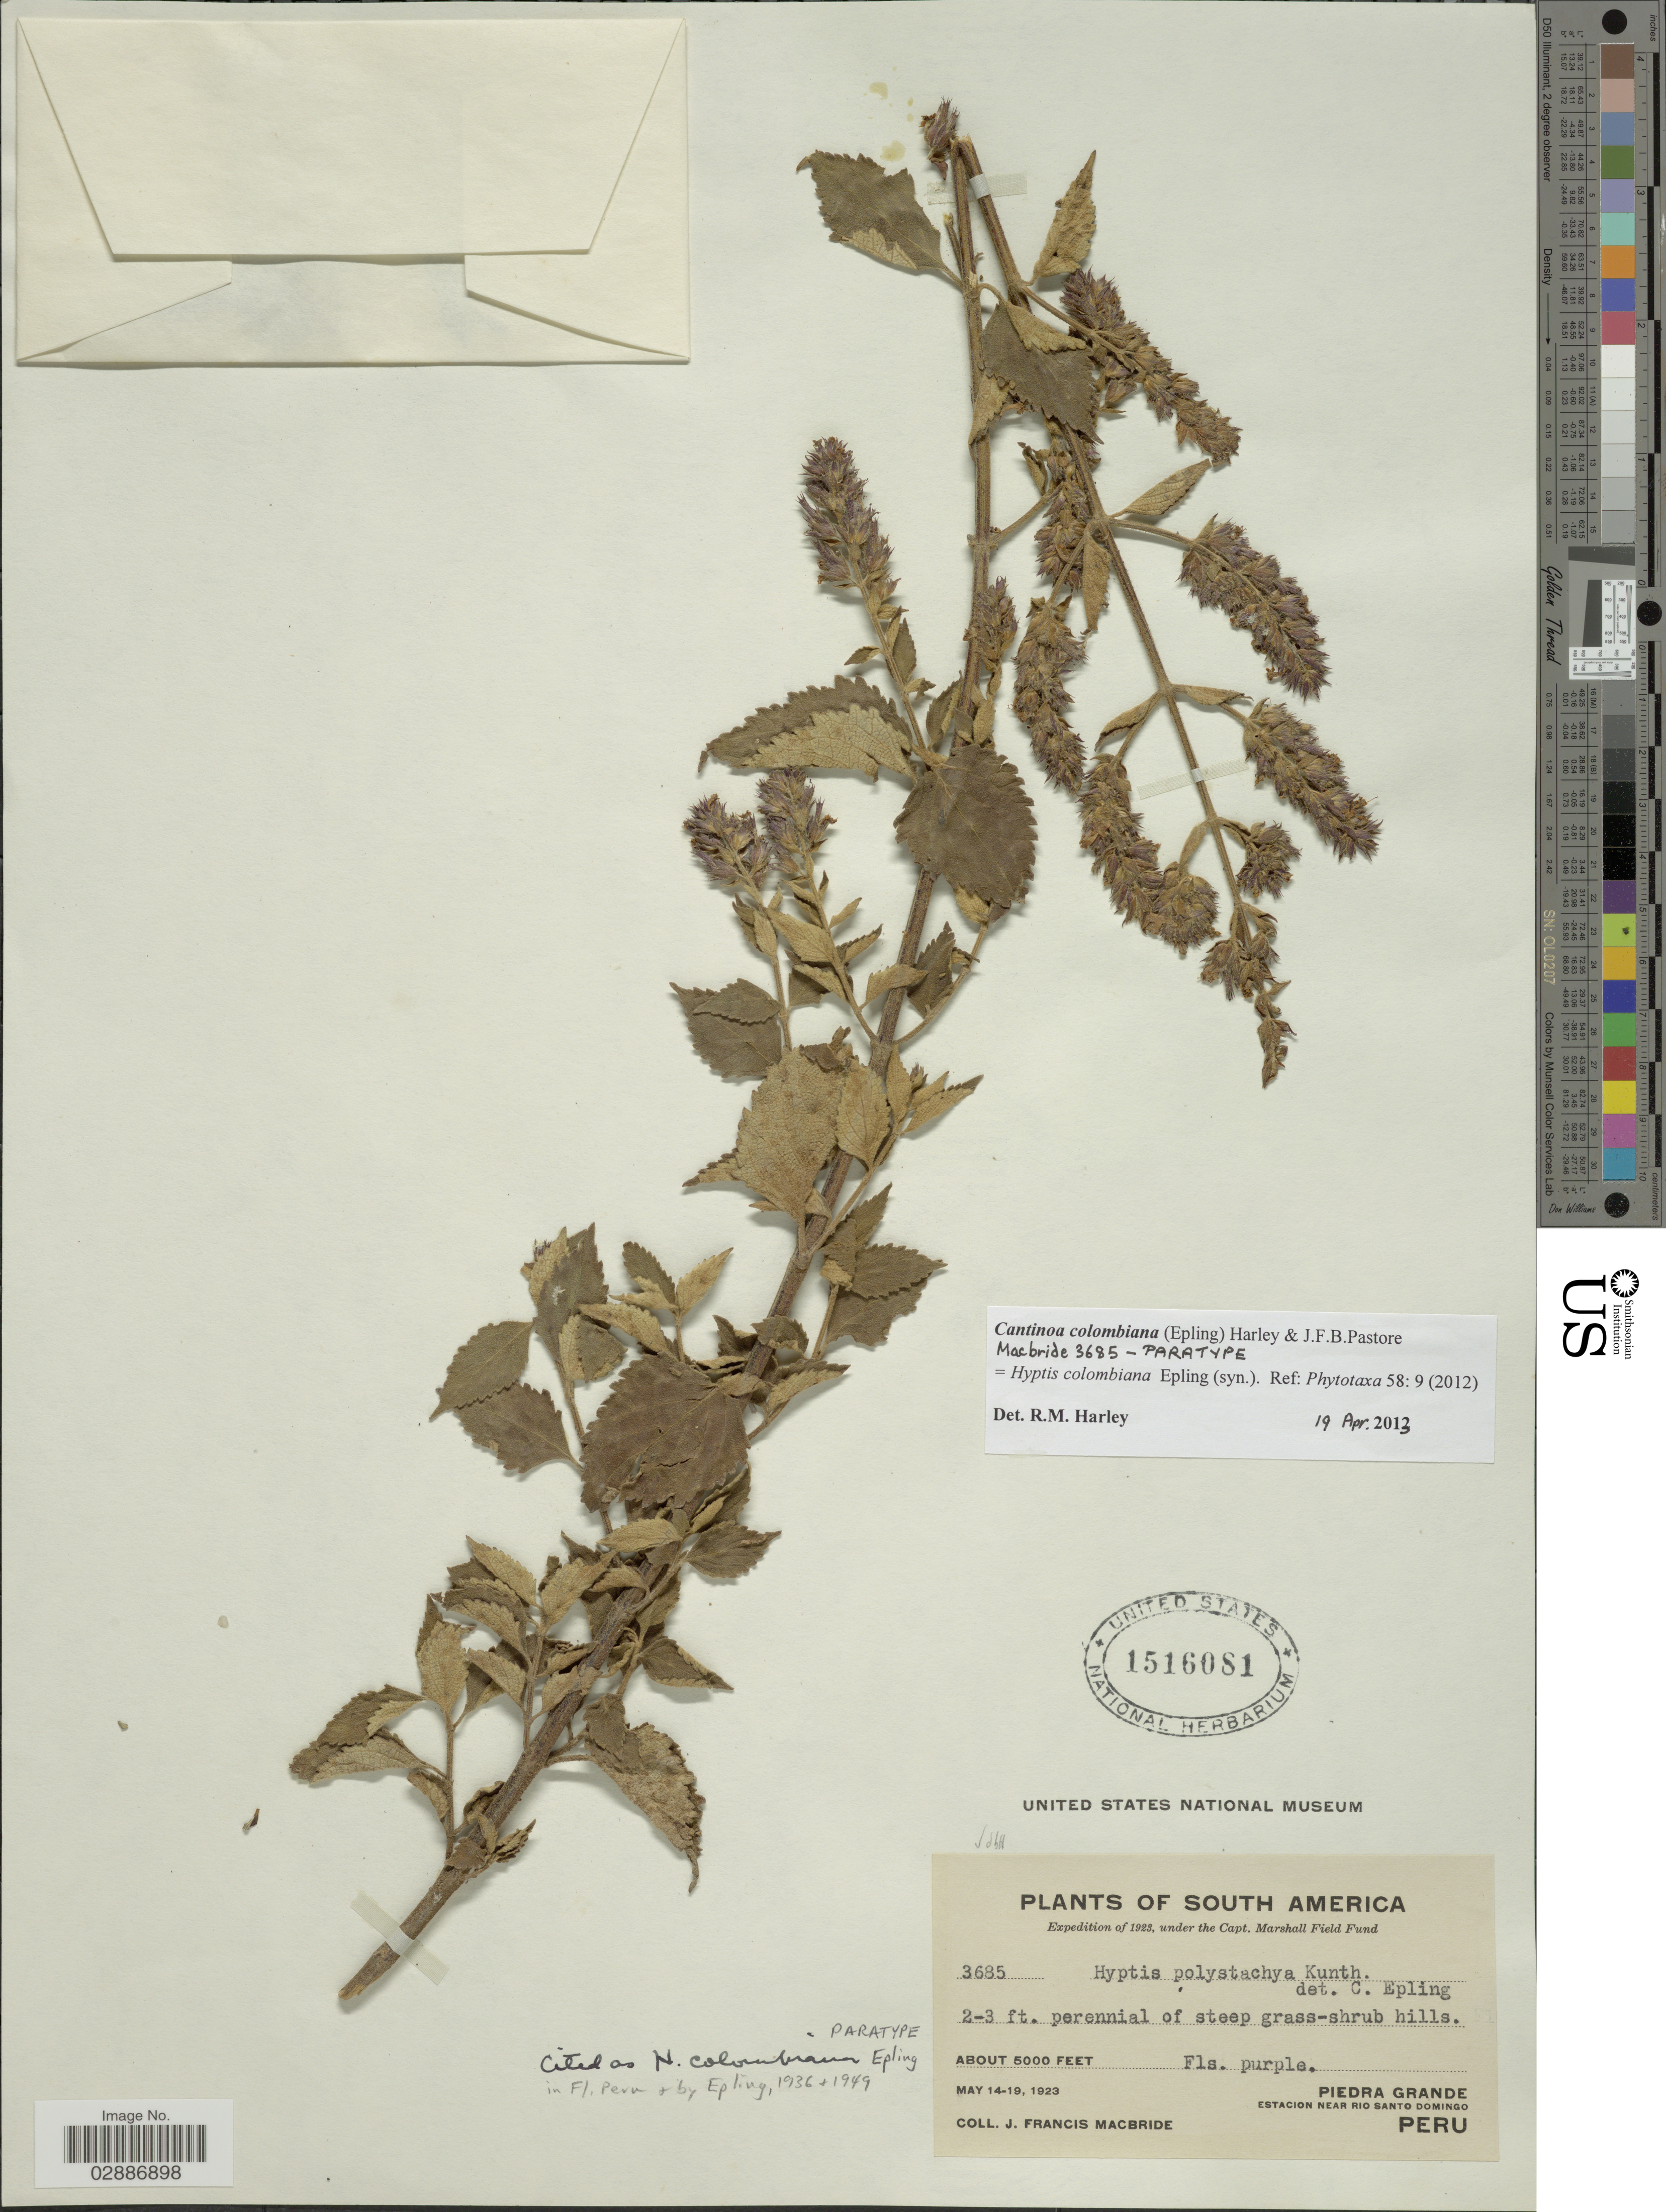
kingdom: Plantae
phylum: Tracheophyta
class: Magnoliopsida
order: Lamiales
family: Lamiaceae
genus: Cantinoa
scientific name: Cantinoa colombiana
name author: (Epling) Harley & J.F.B. Pastore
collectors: J. F. Macbride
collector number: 3685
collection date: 1923-05-14/1923-05-19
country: Peru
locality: Piedra Grande. Estacion near Rio Santo Domingo.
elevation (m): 1524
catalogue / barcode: US 1516081